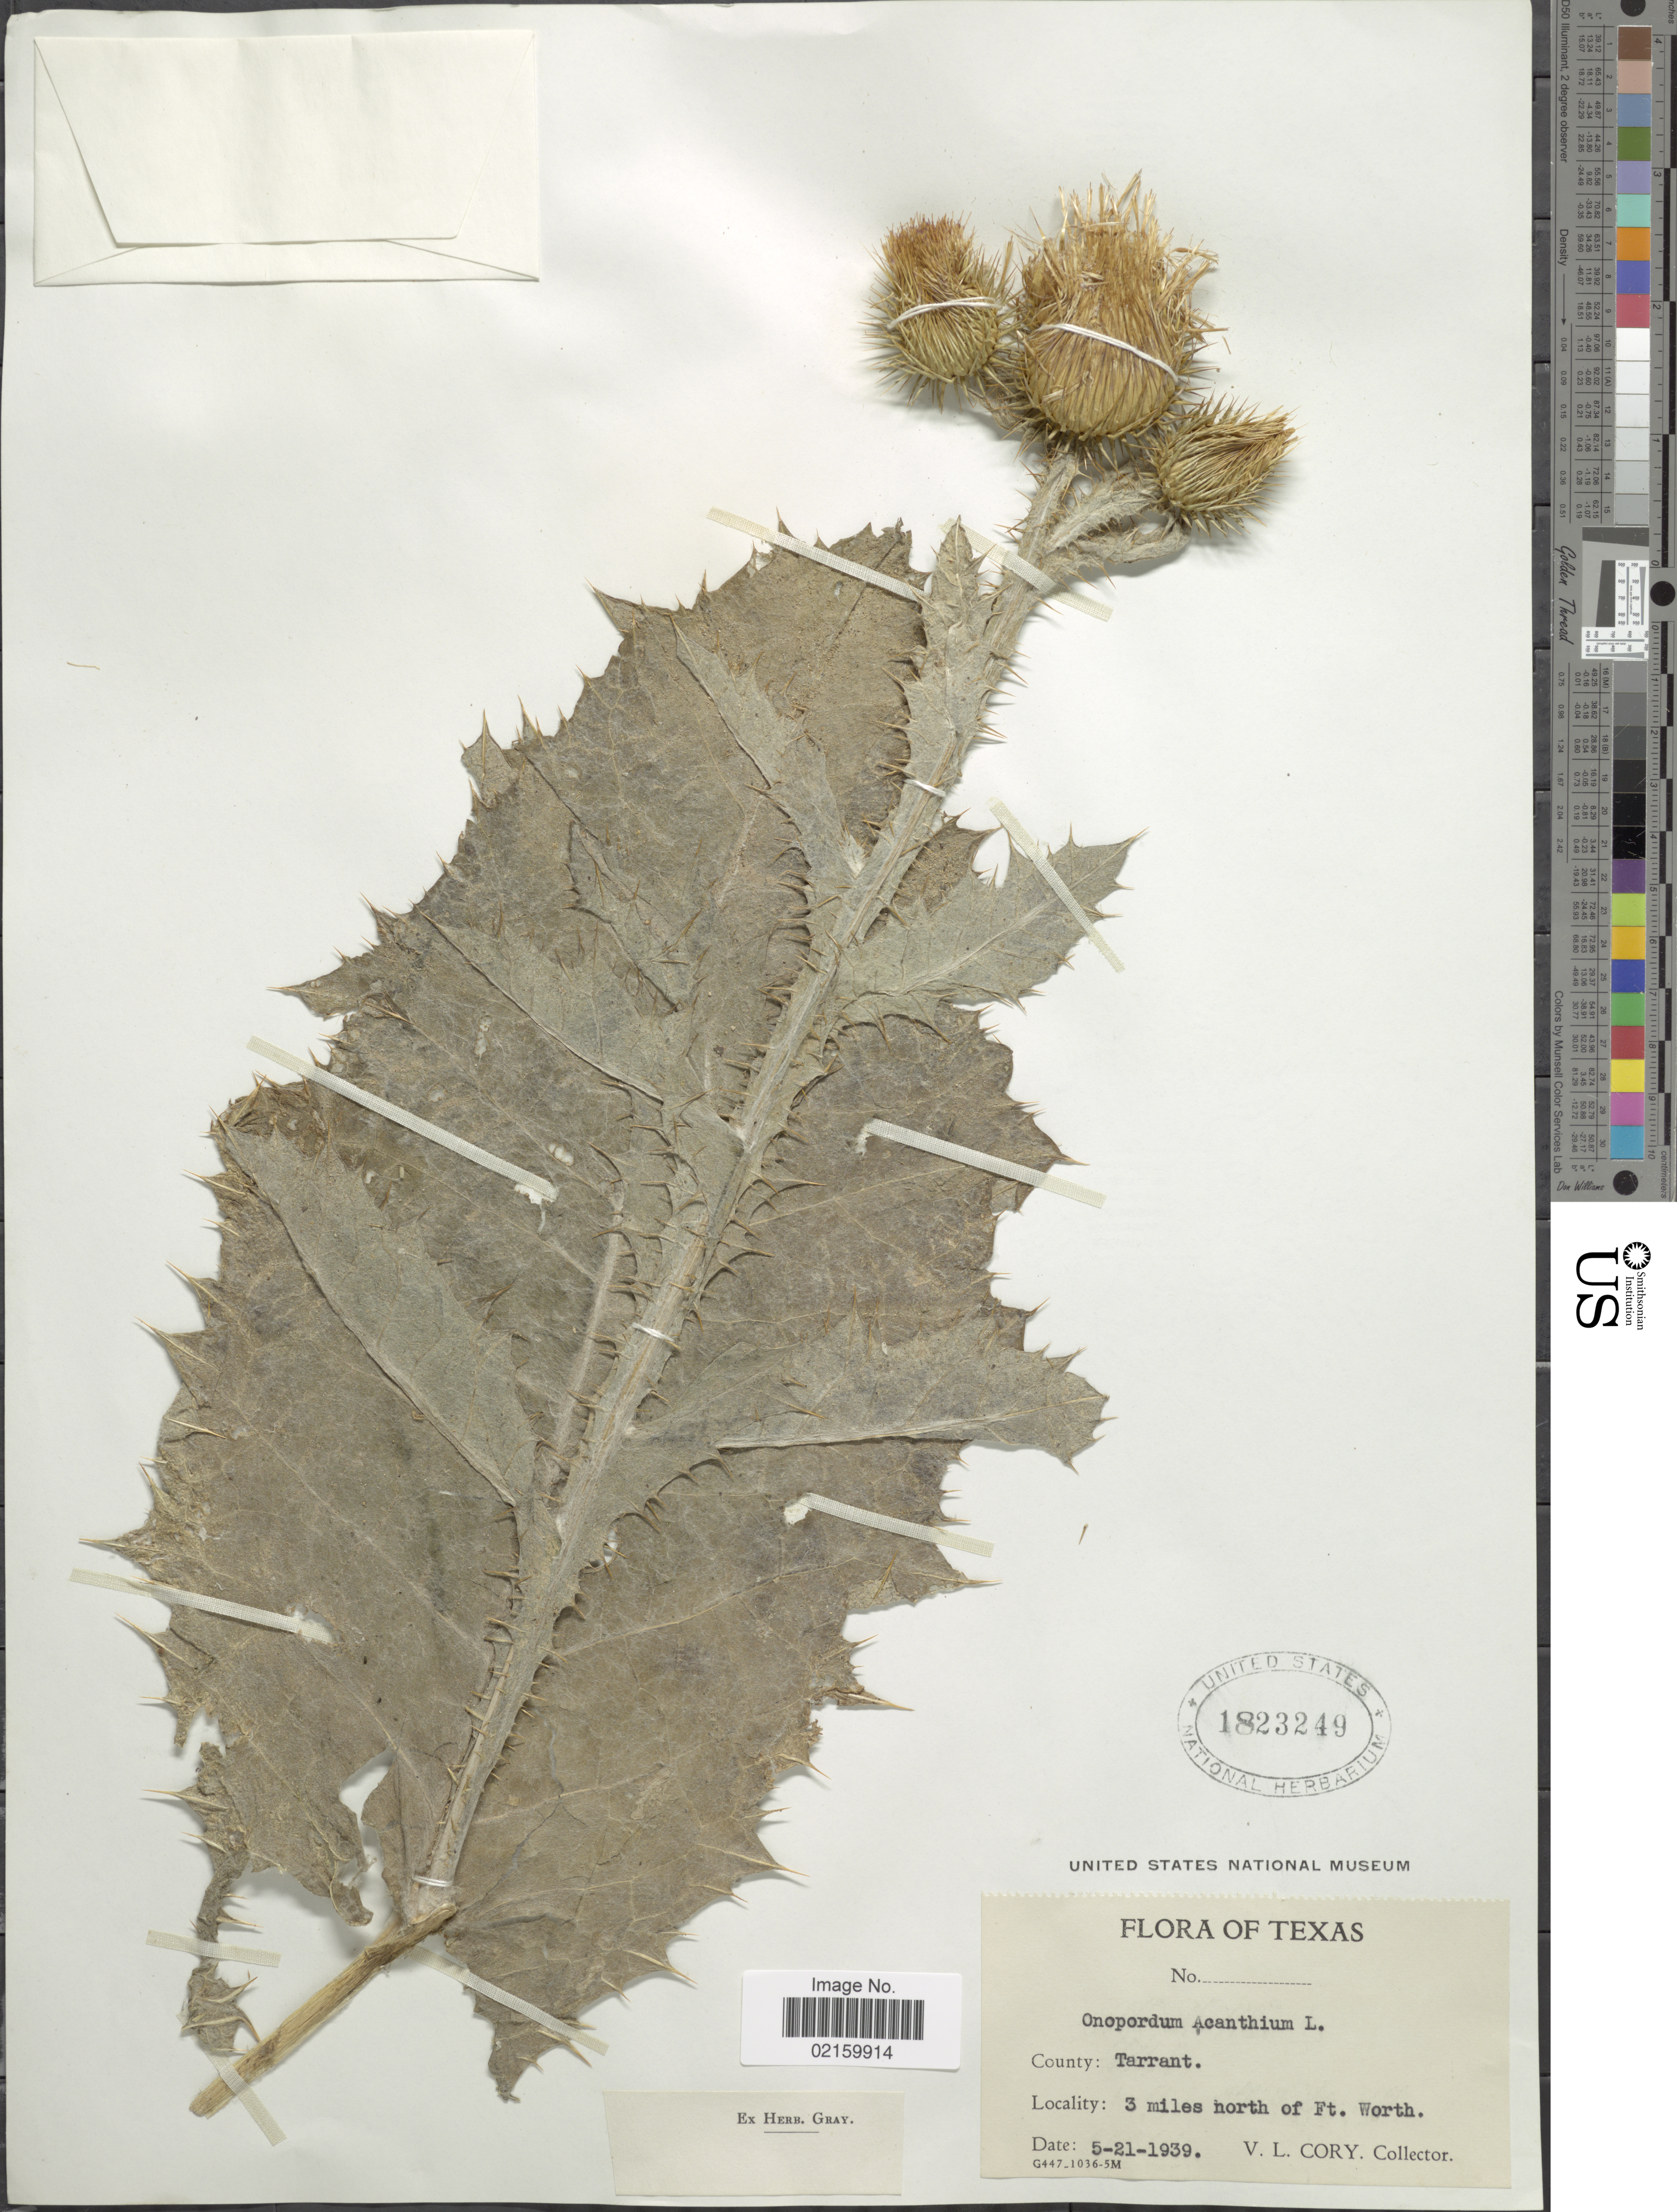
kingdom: Plantae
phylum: Tracheophyta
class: Magnoliopsida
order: Asterales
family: Asteraceae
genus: Onopordum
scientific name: Onopordum acanthium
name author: L.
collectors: V. Cory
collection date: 1939-05-21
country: United States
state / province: Texas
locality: Texas 3 miles north of Ft. Worth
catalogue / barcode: US 1823249